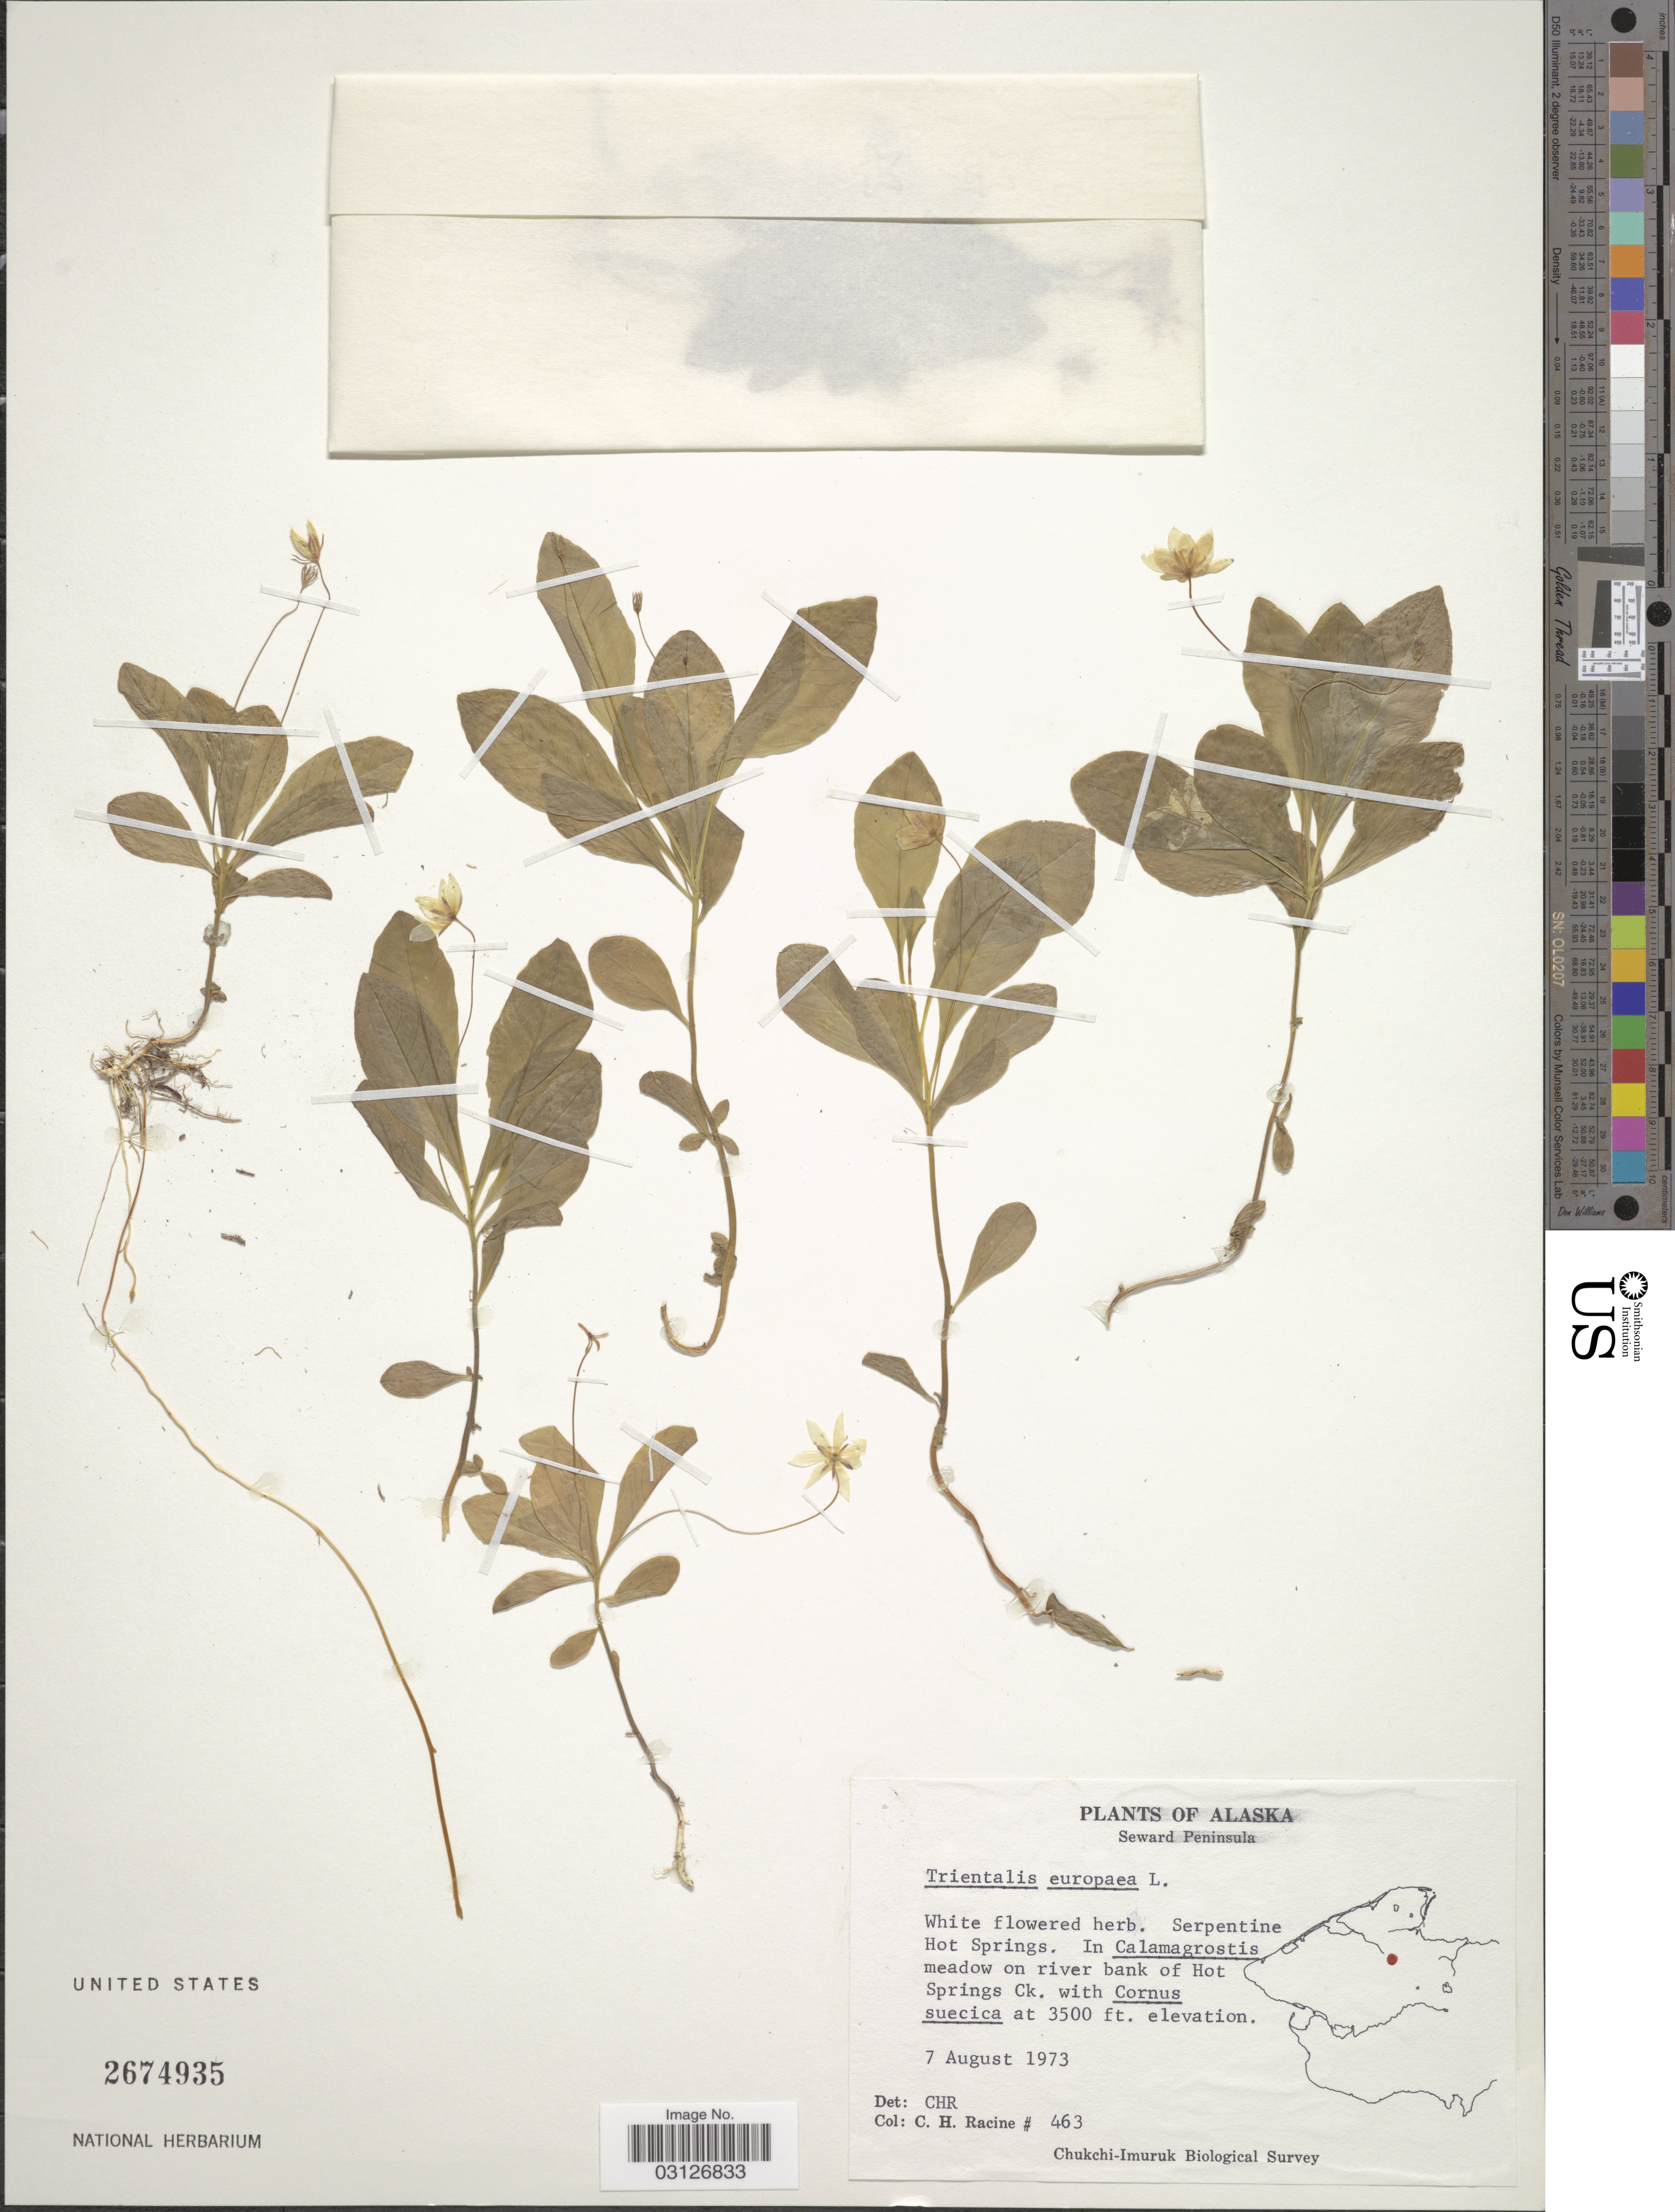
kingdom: Plantae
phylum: Tracheophyta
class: Magnoliopsida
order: Ericales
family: Primulaceae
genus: Trientalis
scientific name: Trientalis europaea subsp. arctica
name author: (Fisch. ex Hook.) Hultén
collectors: C. Racine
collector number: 463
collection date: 1973-08-07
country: United States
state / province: Alaska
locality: Seward Peninsula. Sepentine Hot Springs. In Calamagrostis meadow on river bank of Hot Springs Ck.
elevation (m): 1067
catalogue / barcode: US 2674935